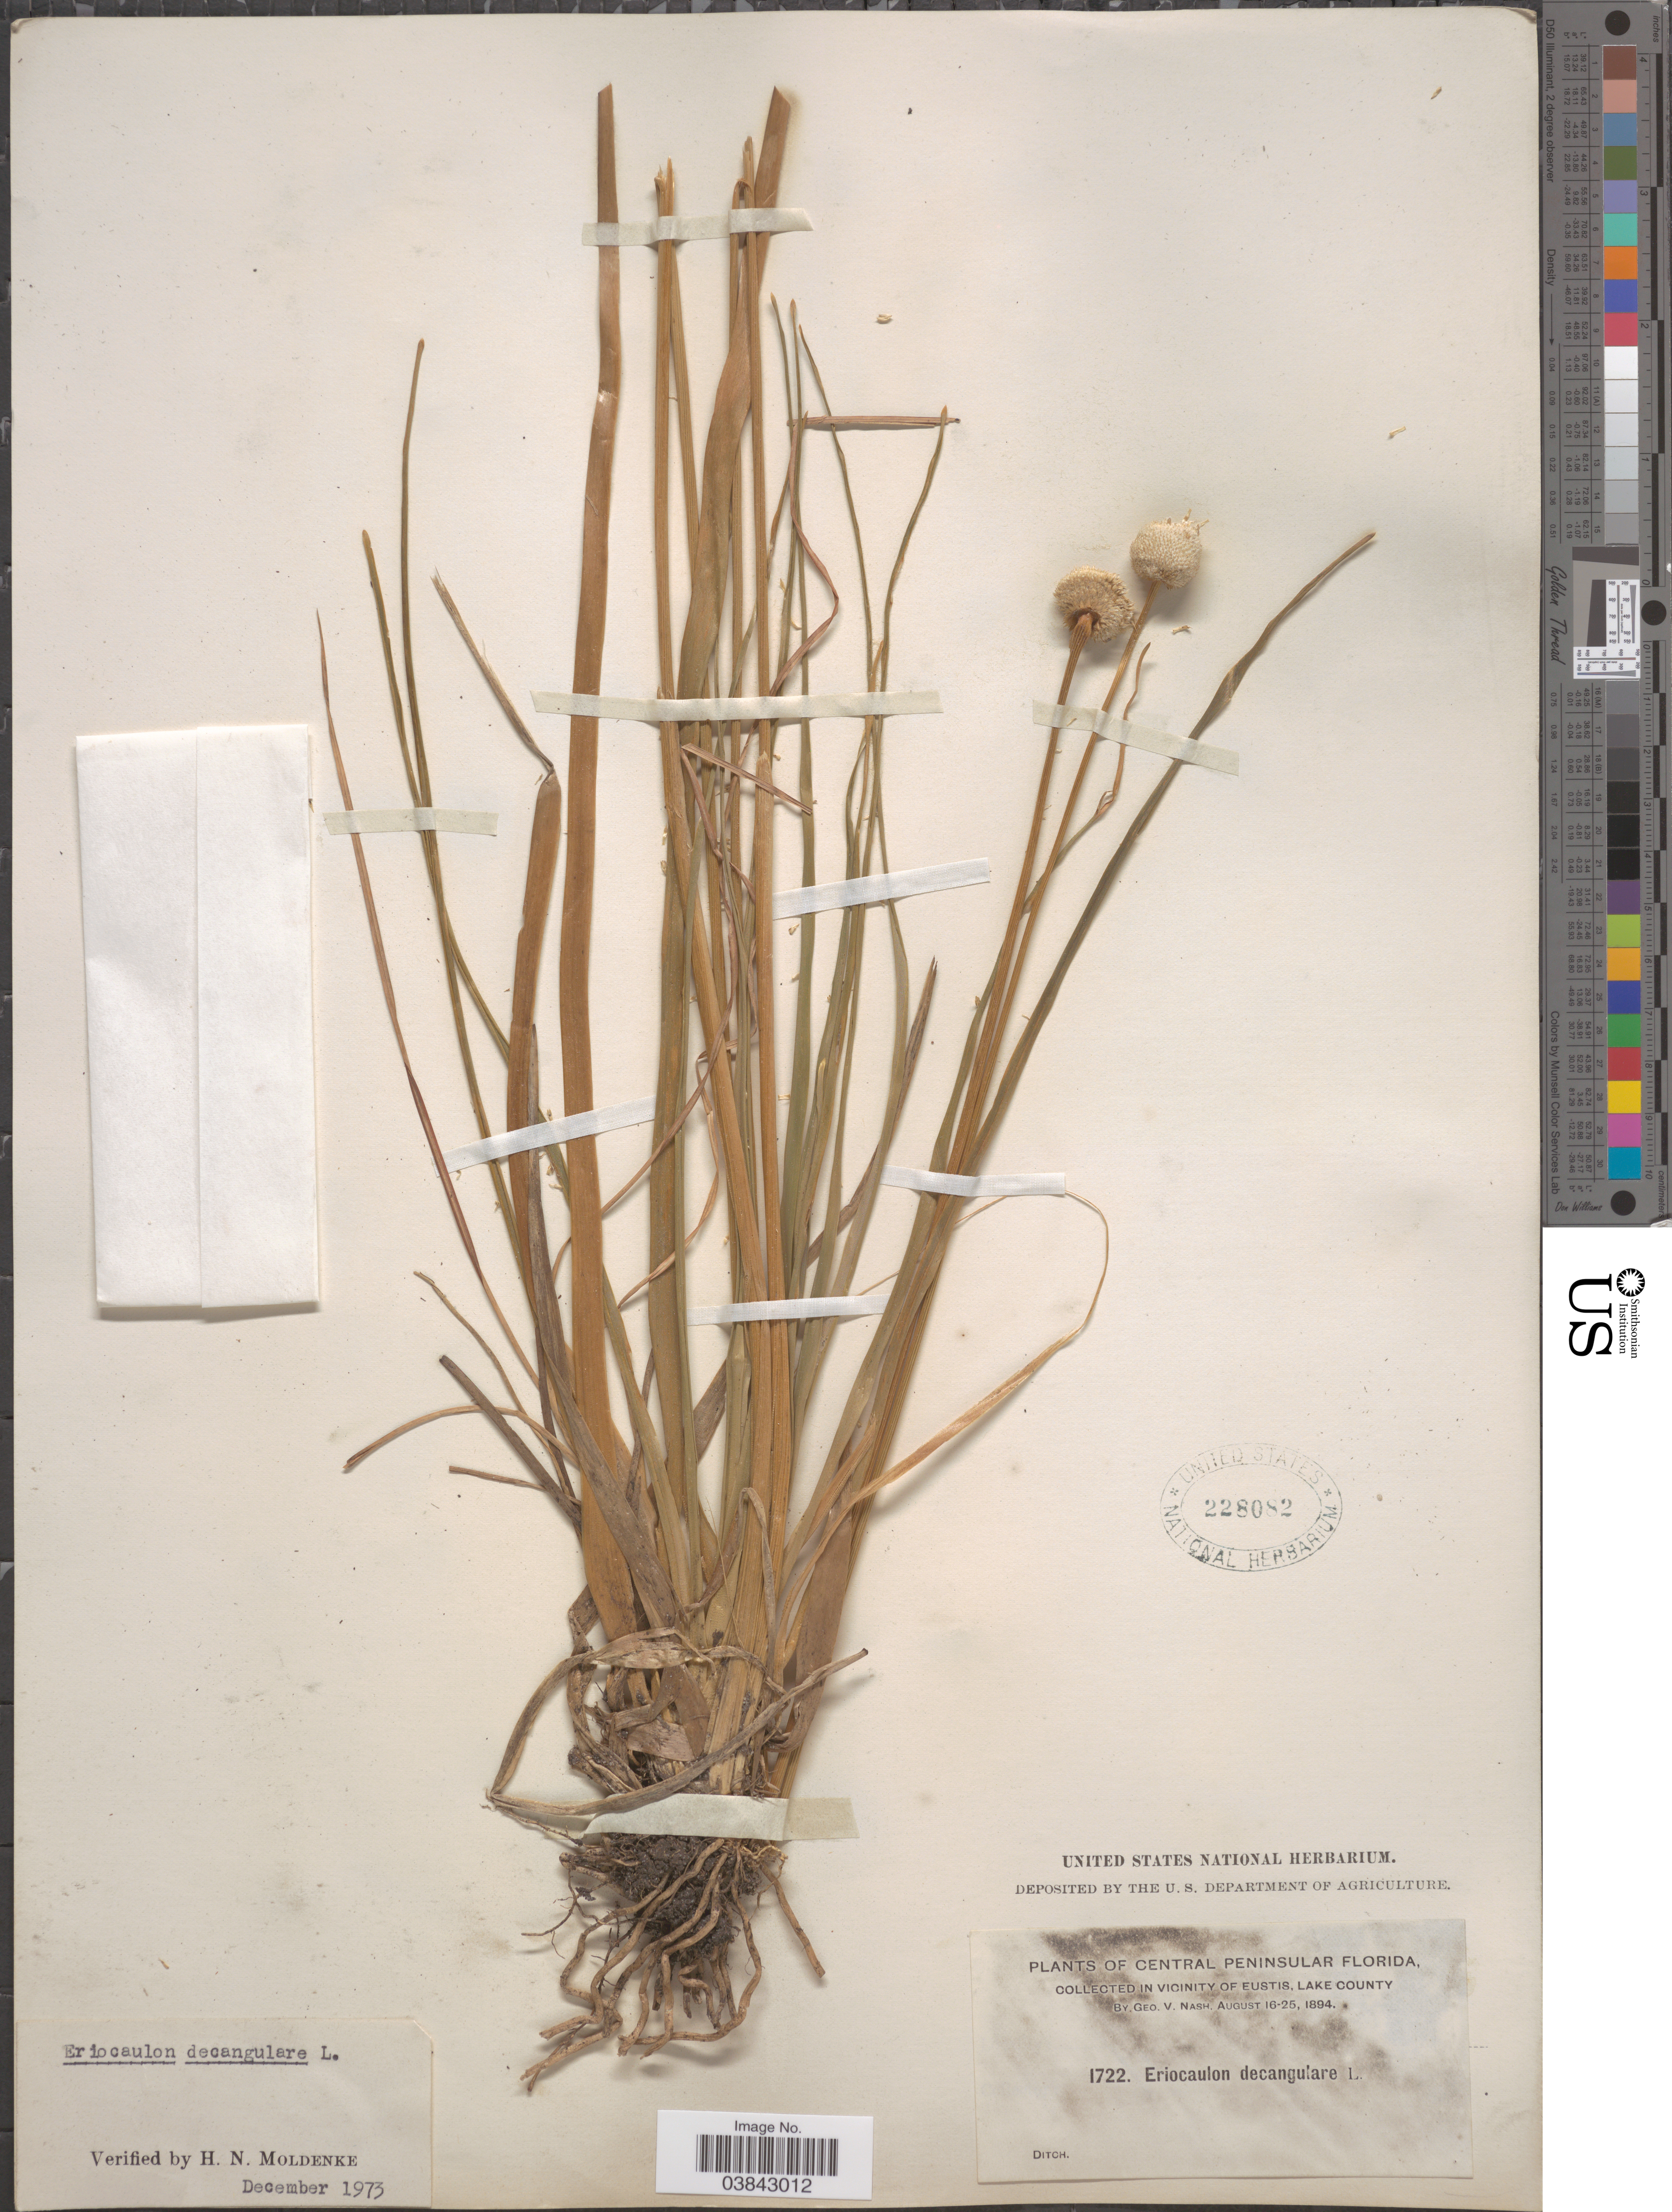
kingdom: Plantae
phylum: Tracheophyta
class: Liliopsida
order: Poales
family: Eriocaulaceae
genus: Eriocaulon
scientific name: Eriocaulon decangulare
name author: L.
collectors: G. V. Nash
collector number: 1722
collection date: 1894-08-16/1894-08-25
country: United States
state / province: Florida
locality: Central Peninsular Florida. In Vicinity of Eustis, Lake County.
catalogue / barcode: US 228082